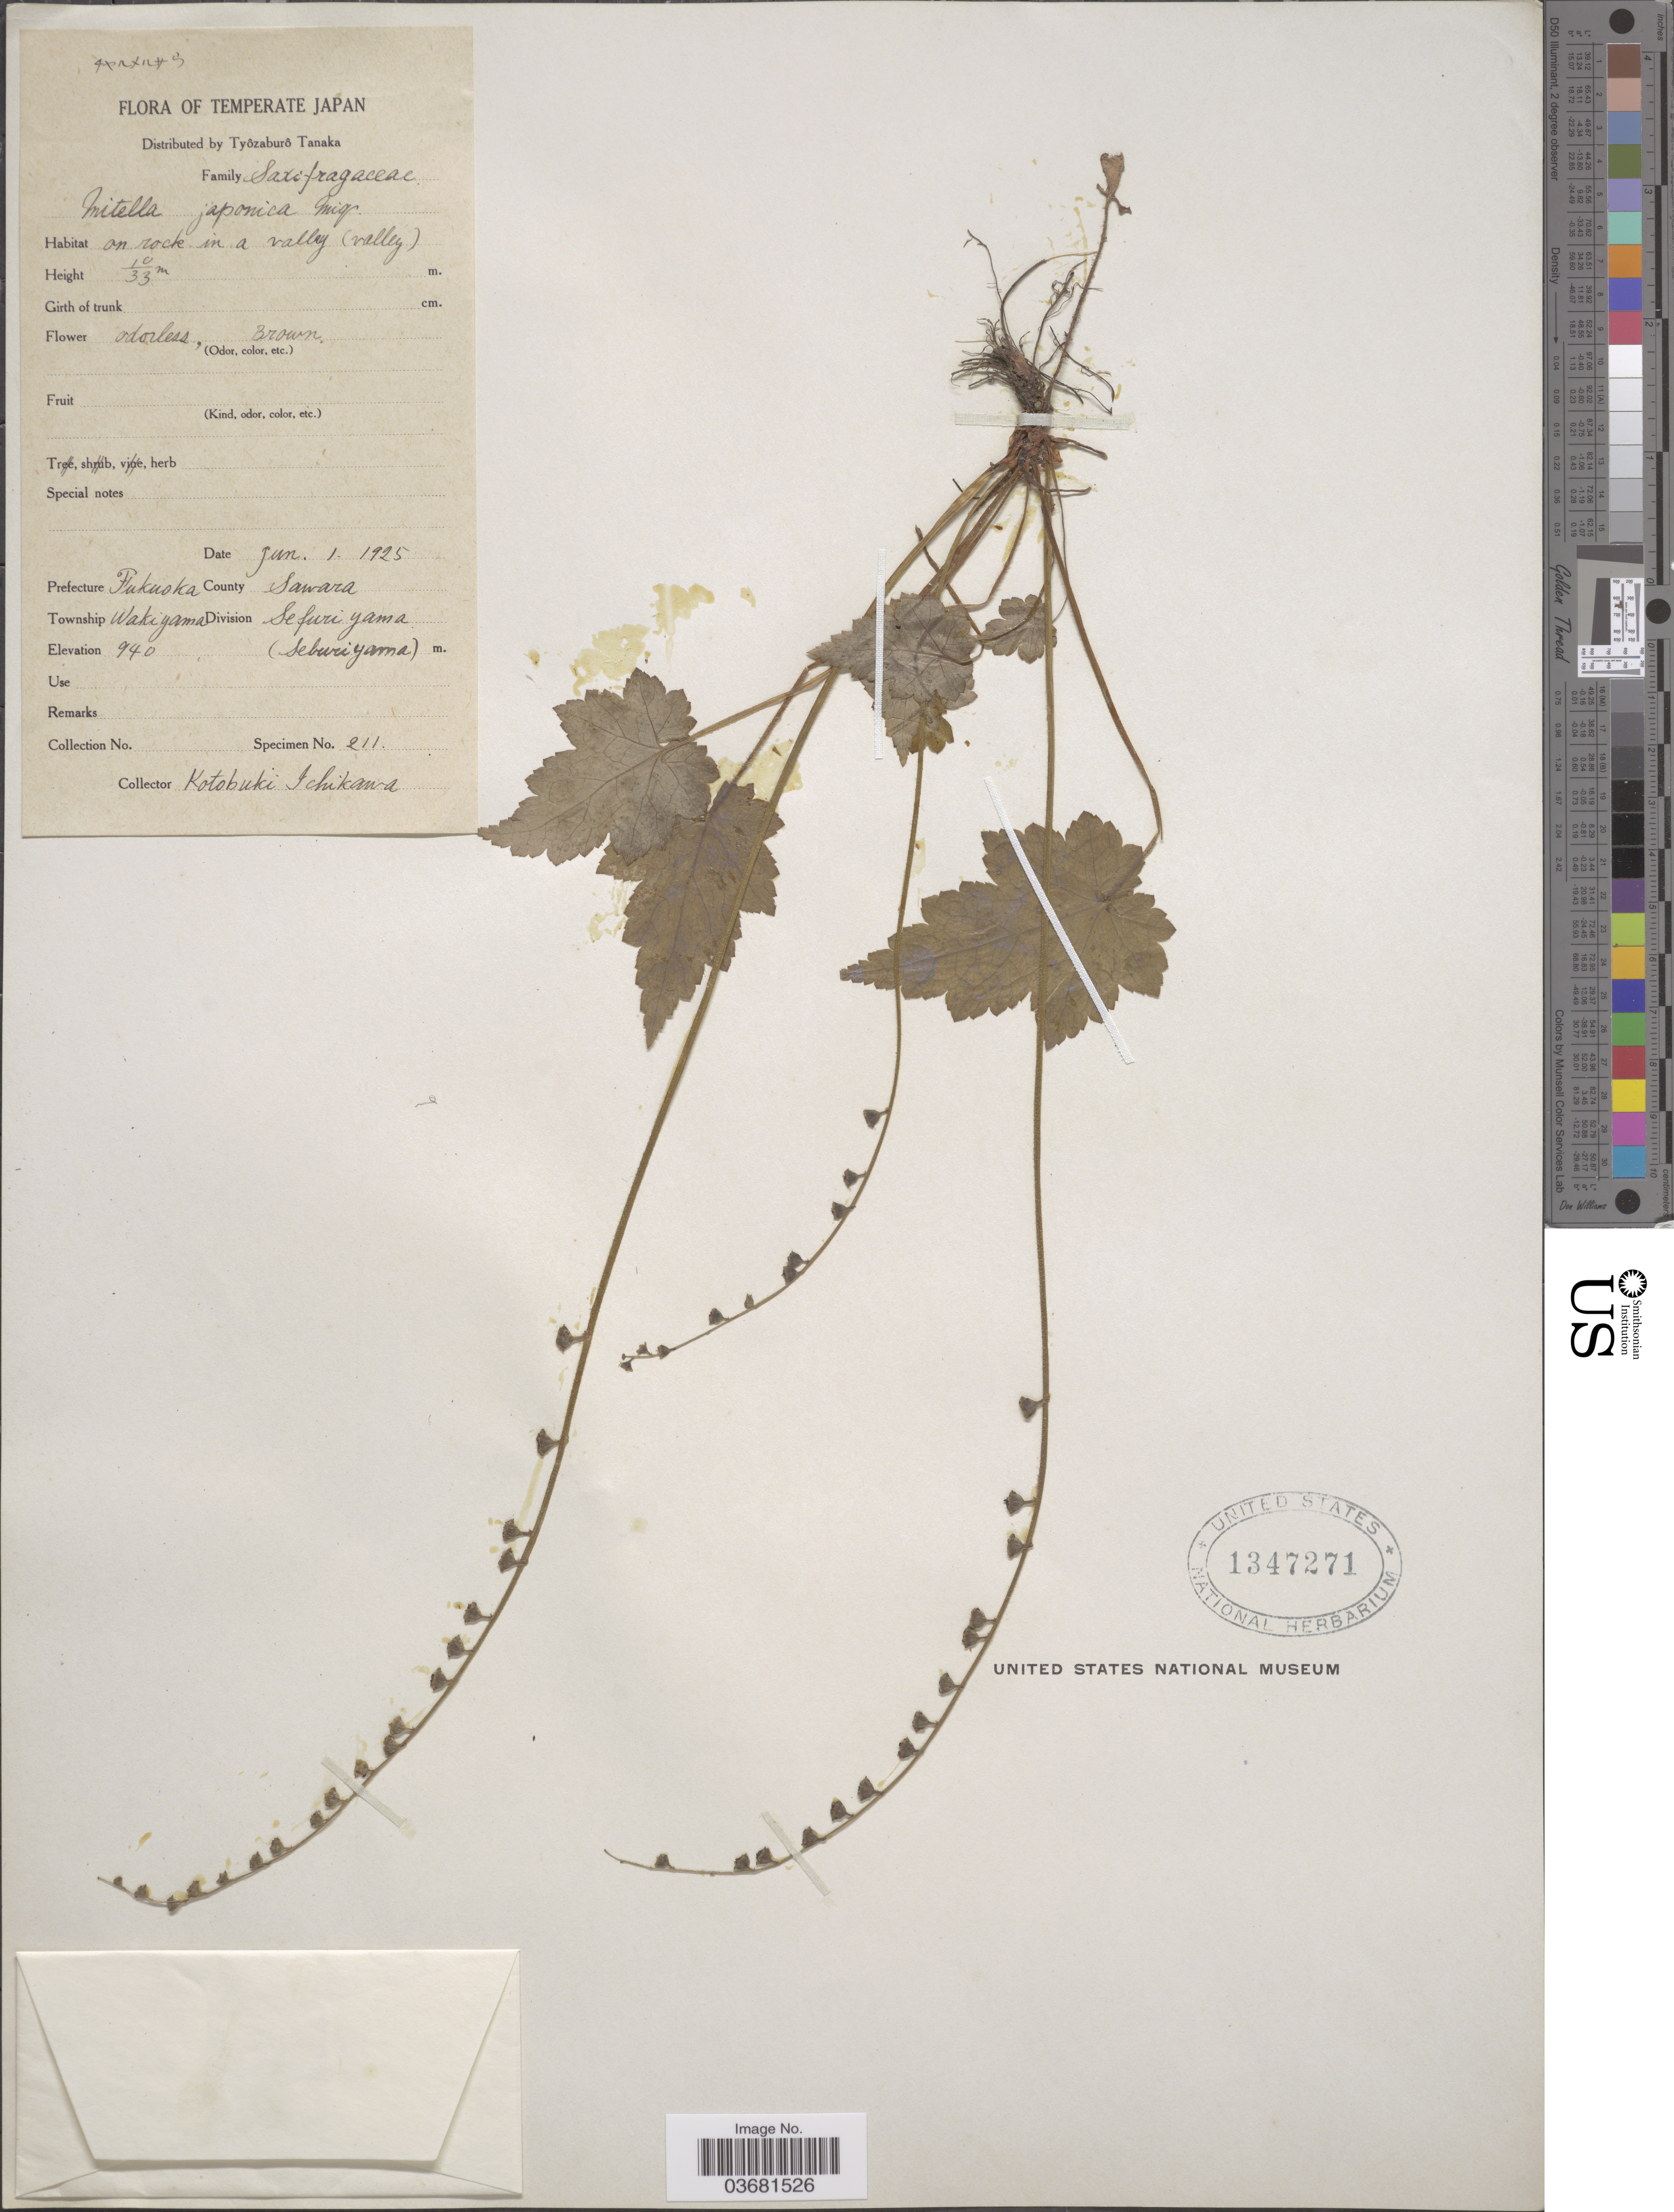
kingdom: Plantae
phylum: Tracheophyta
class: Magnoliopsida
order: Saxifragales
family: Saxifragaceae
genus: Mitella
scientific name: Mitella japonica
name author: Maxim.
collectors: K. Ichikawa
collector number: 211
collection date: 1925-06-01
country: Japan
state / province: Hukuoka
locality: Prefecture Fukuoka. County Sawara. Township Wakiyama. Division Sefuriyama.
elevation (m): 940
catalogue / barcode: US 1347271